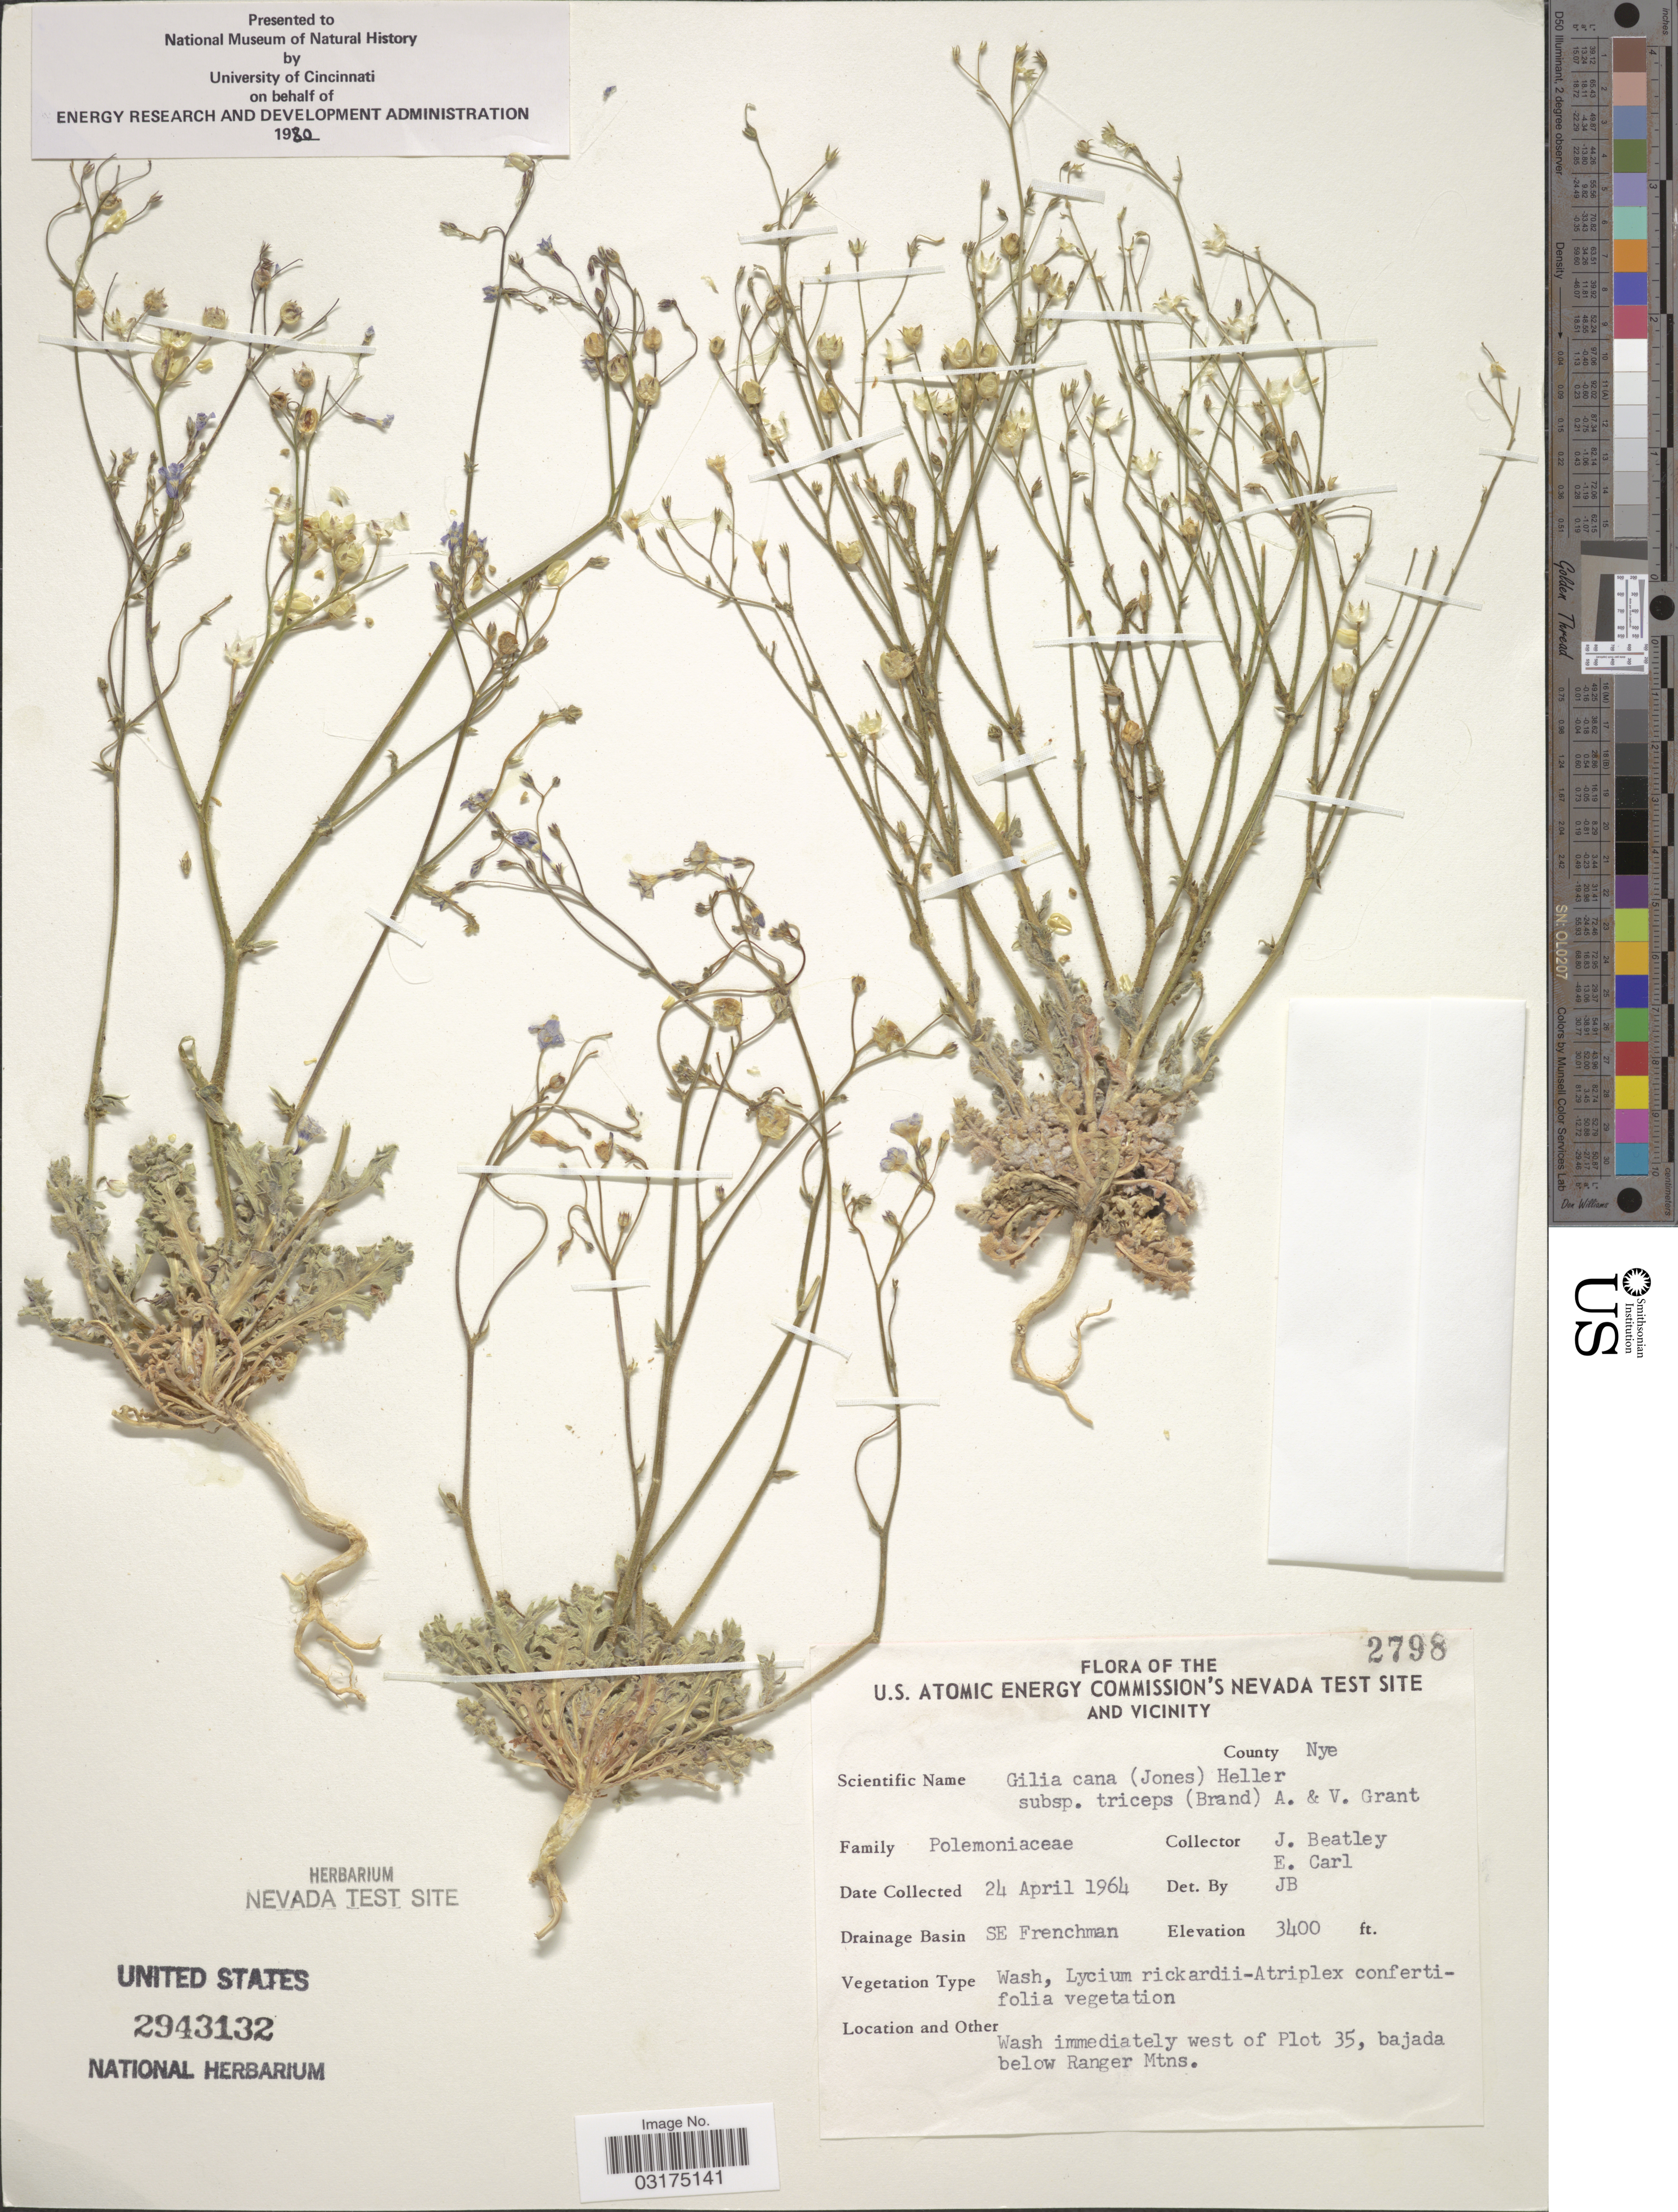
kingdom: Plantae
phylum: Tracheophyta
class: Magnoliopsida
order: Ericales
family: Polemoniaceae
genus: Gilia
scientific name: Gilia cana subsp. triceps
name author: (Brand) A.D. Grant & V.E. Grant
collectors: J. C. Beatley & E. Carl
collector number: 2798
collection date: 1964-04-24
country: United States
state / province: Nevada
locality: U.S. Atomic Energy Commission's Nevada Test Site and Vicinity, County Nye, Drainage Basin SE Frenchman, Wash immediately west of Plot 35, bajada below Ranger Mtns.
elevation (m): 1036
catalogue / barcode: US 2943132